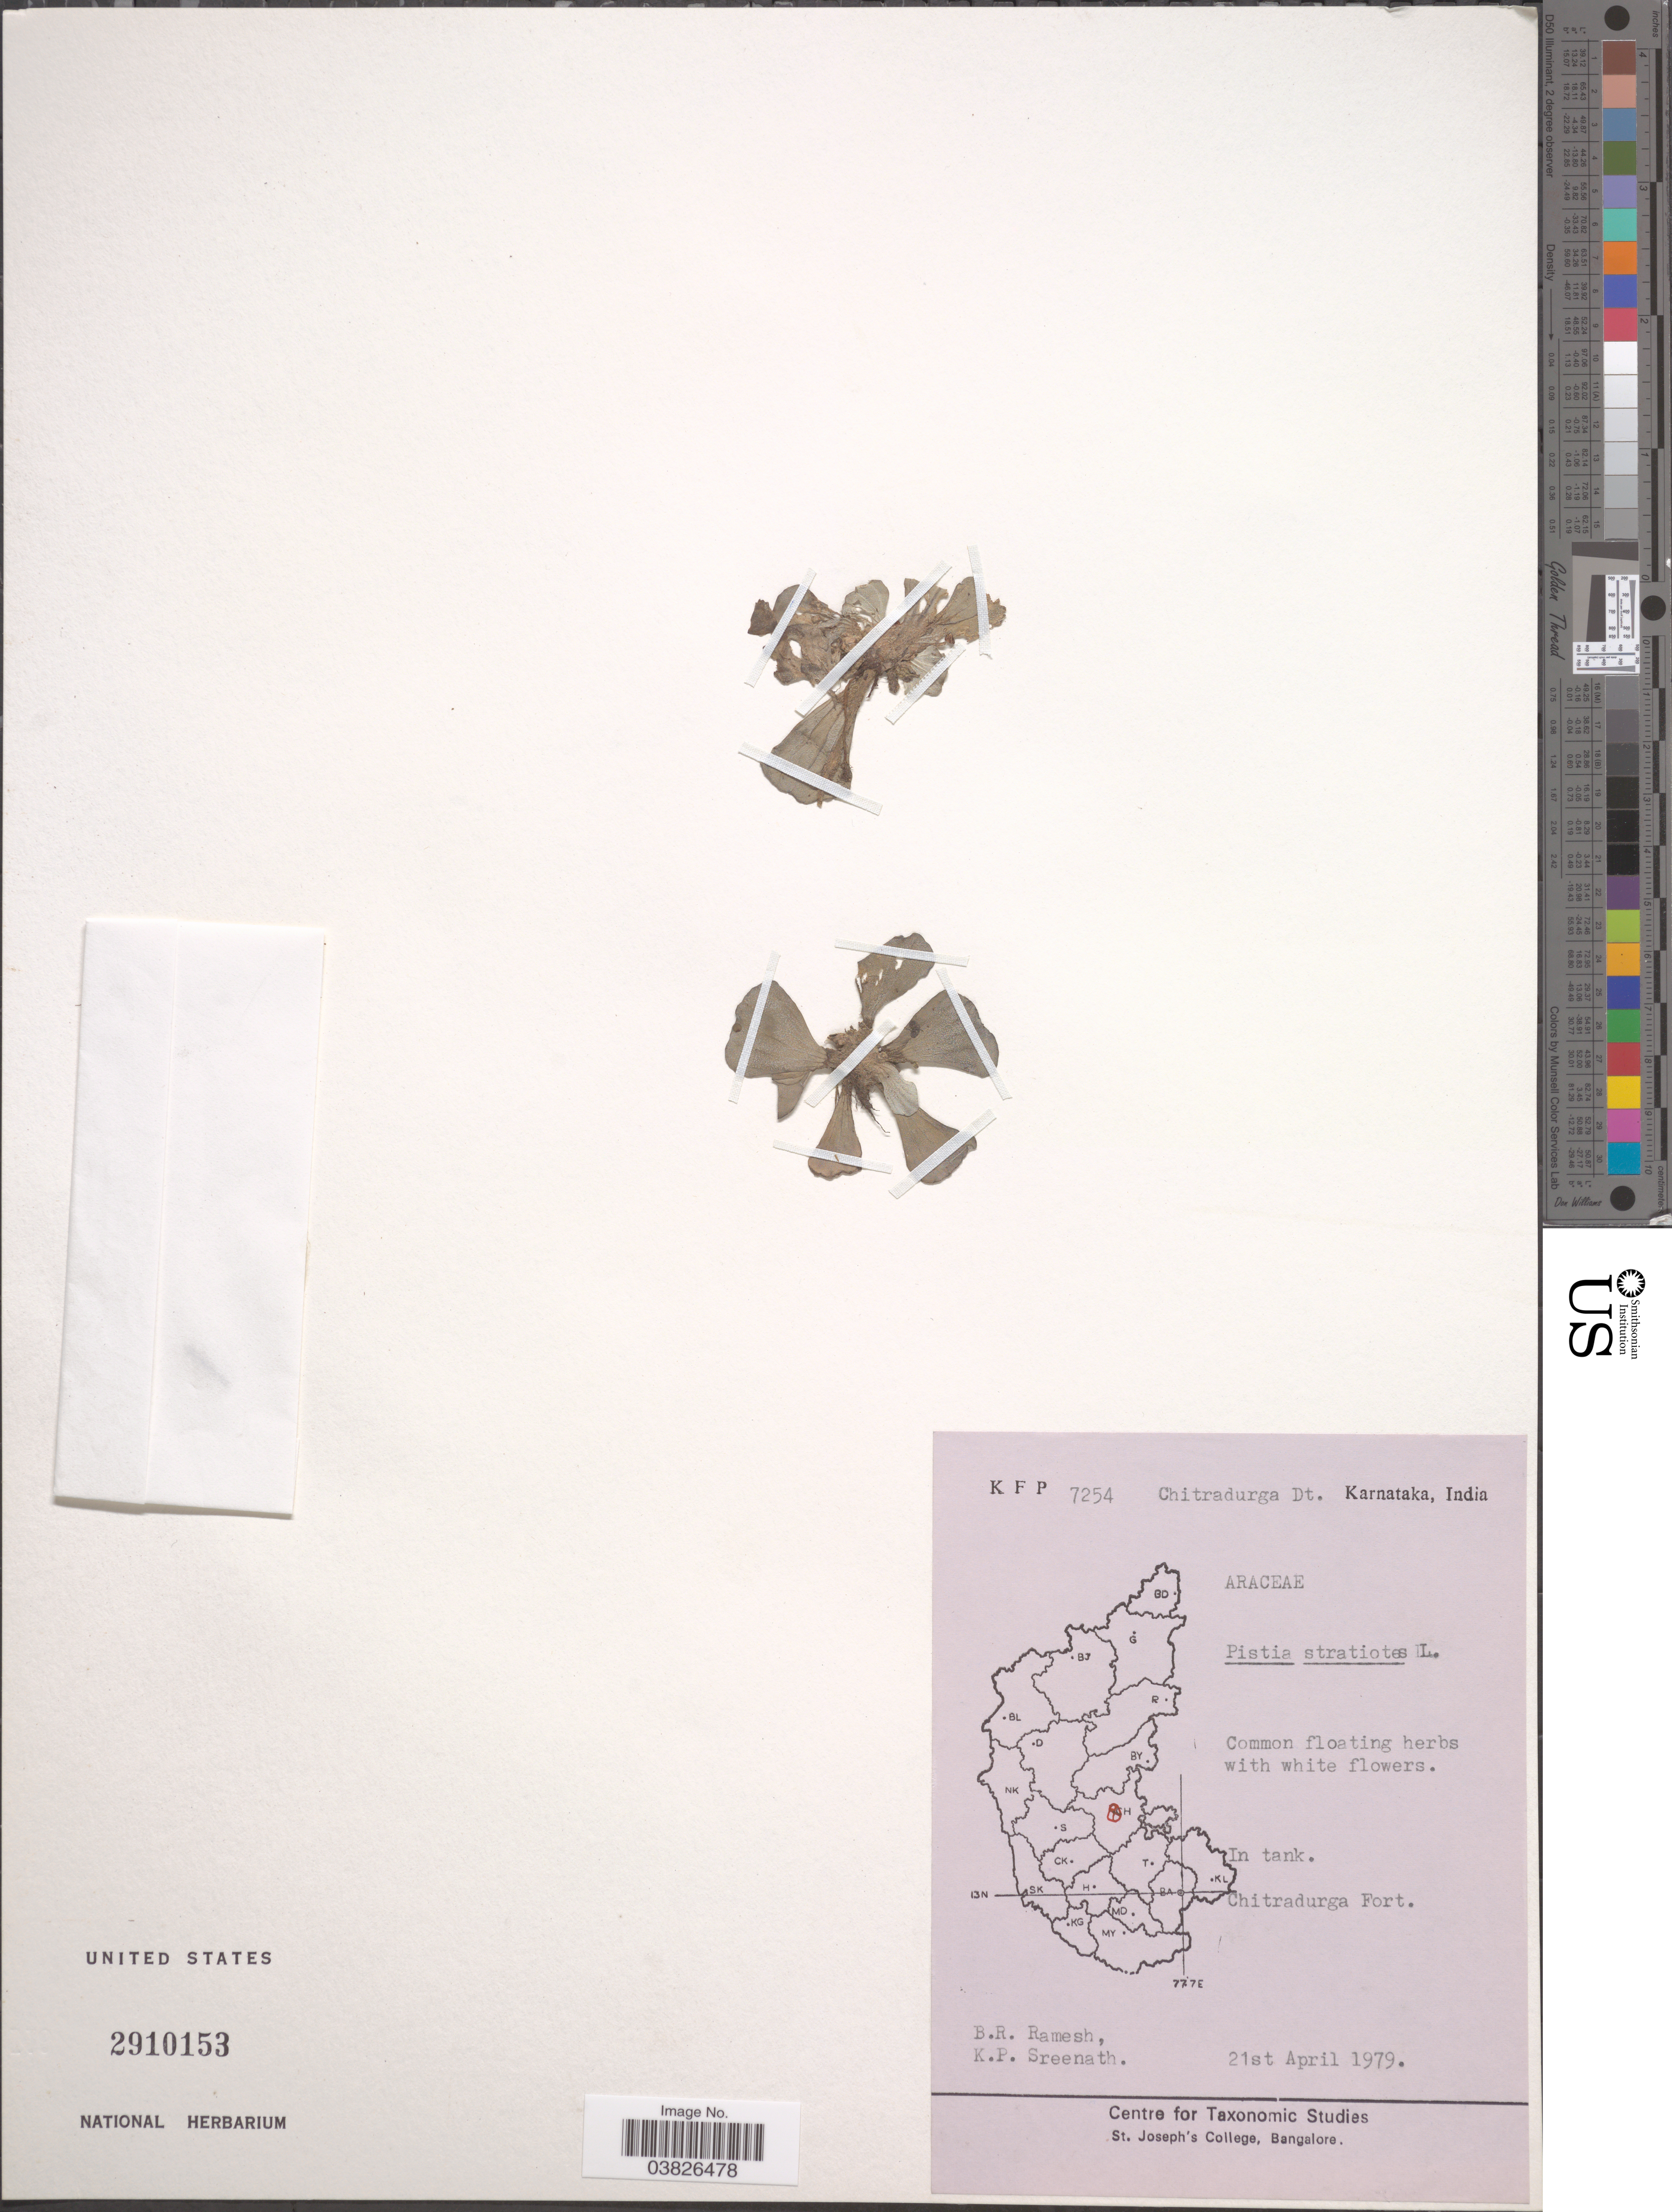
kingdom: Plantae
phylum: Tracheophyta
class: Liliopsida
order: Alismatales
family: Araceae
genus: Pistia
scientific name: Pistia stratiotes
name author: L.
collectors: B. Ramesh & K. Sreenath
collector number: KFP7254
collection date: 1979-04-21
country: India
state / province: Karnataka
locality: Chitradurga Dt. Chitradurga Fort.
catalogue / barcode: US 2910153